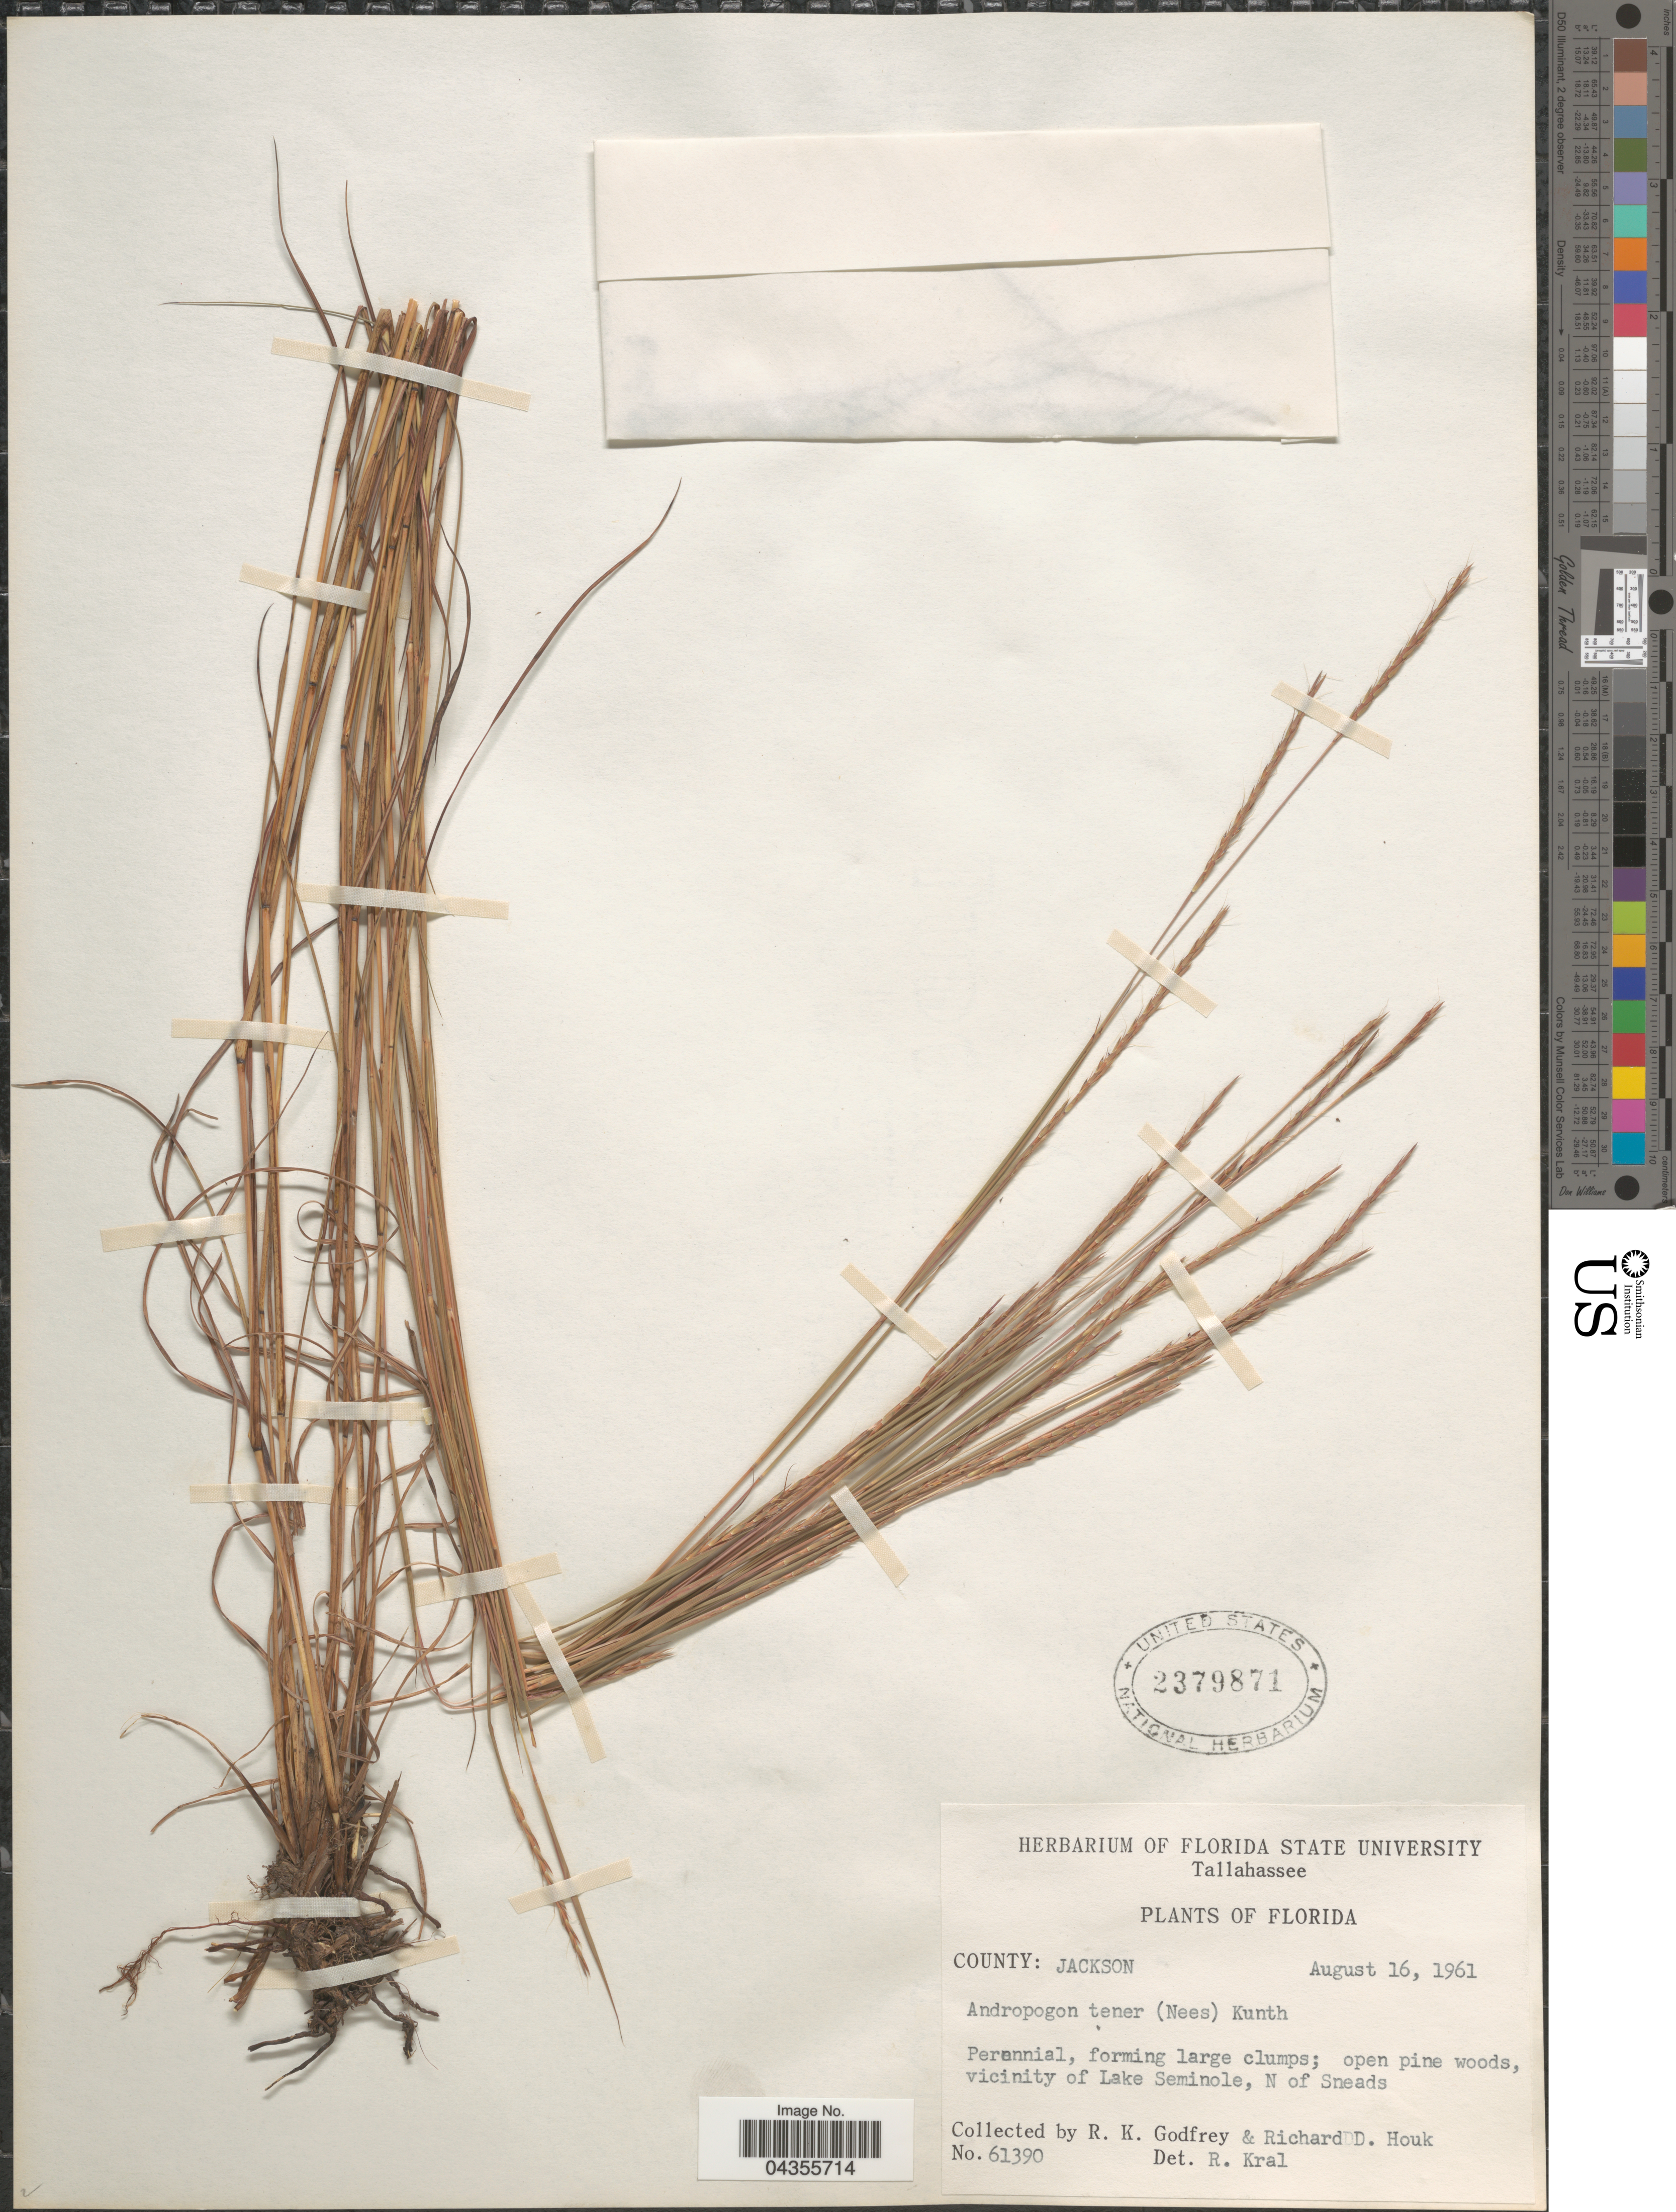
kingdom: Plantae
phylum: Tracheophyta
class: Liliopsida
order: Poales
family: Poaceae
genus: Schizachyrium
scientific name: Schizachyrium tenerum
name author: Nees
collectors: R. K. Godfrey & R. Houk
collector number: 61390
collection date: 1961-08-16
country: United States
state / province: Florida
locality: County: Jackson. Open pine woods, vicinity of Lake Seminole, N of Sneads.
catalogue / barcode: US 2379871